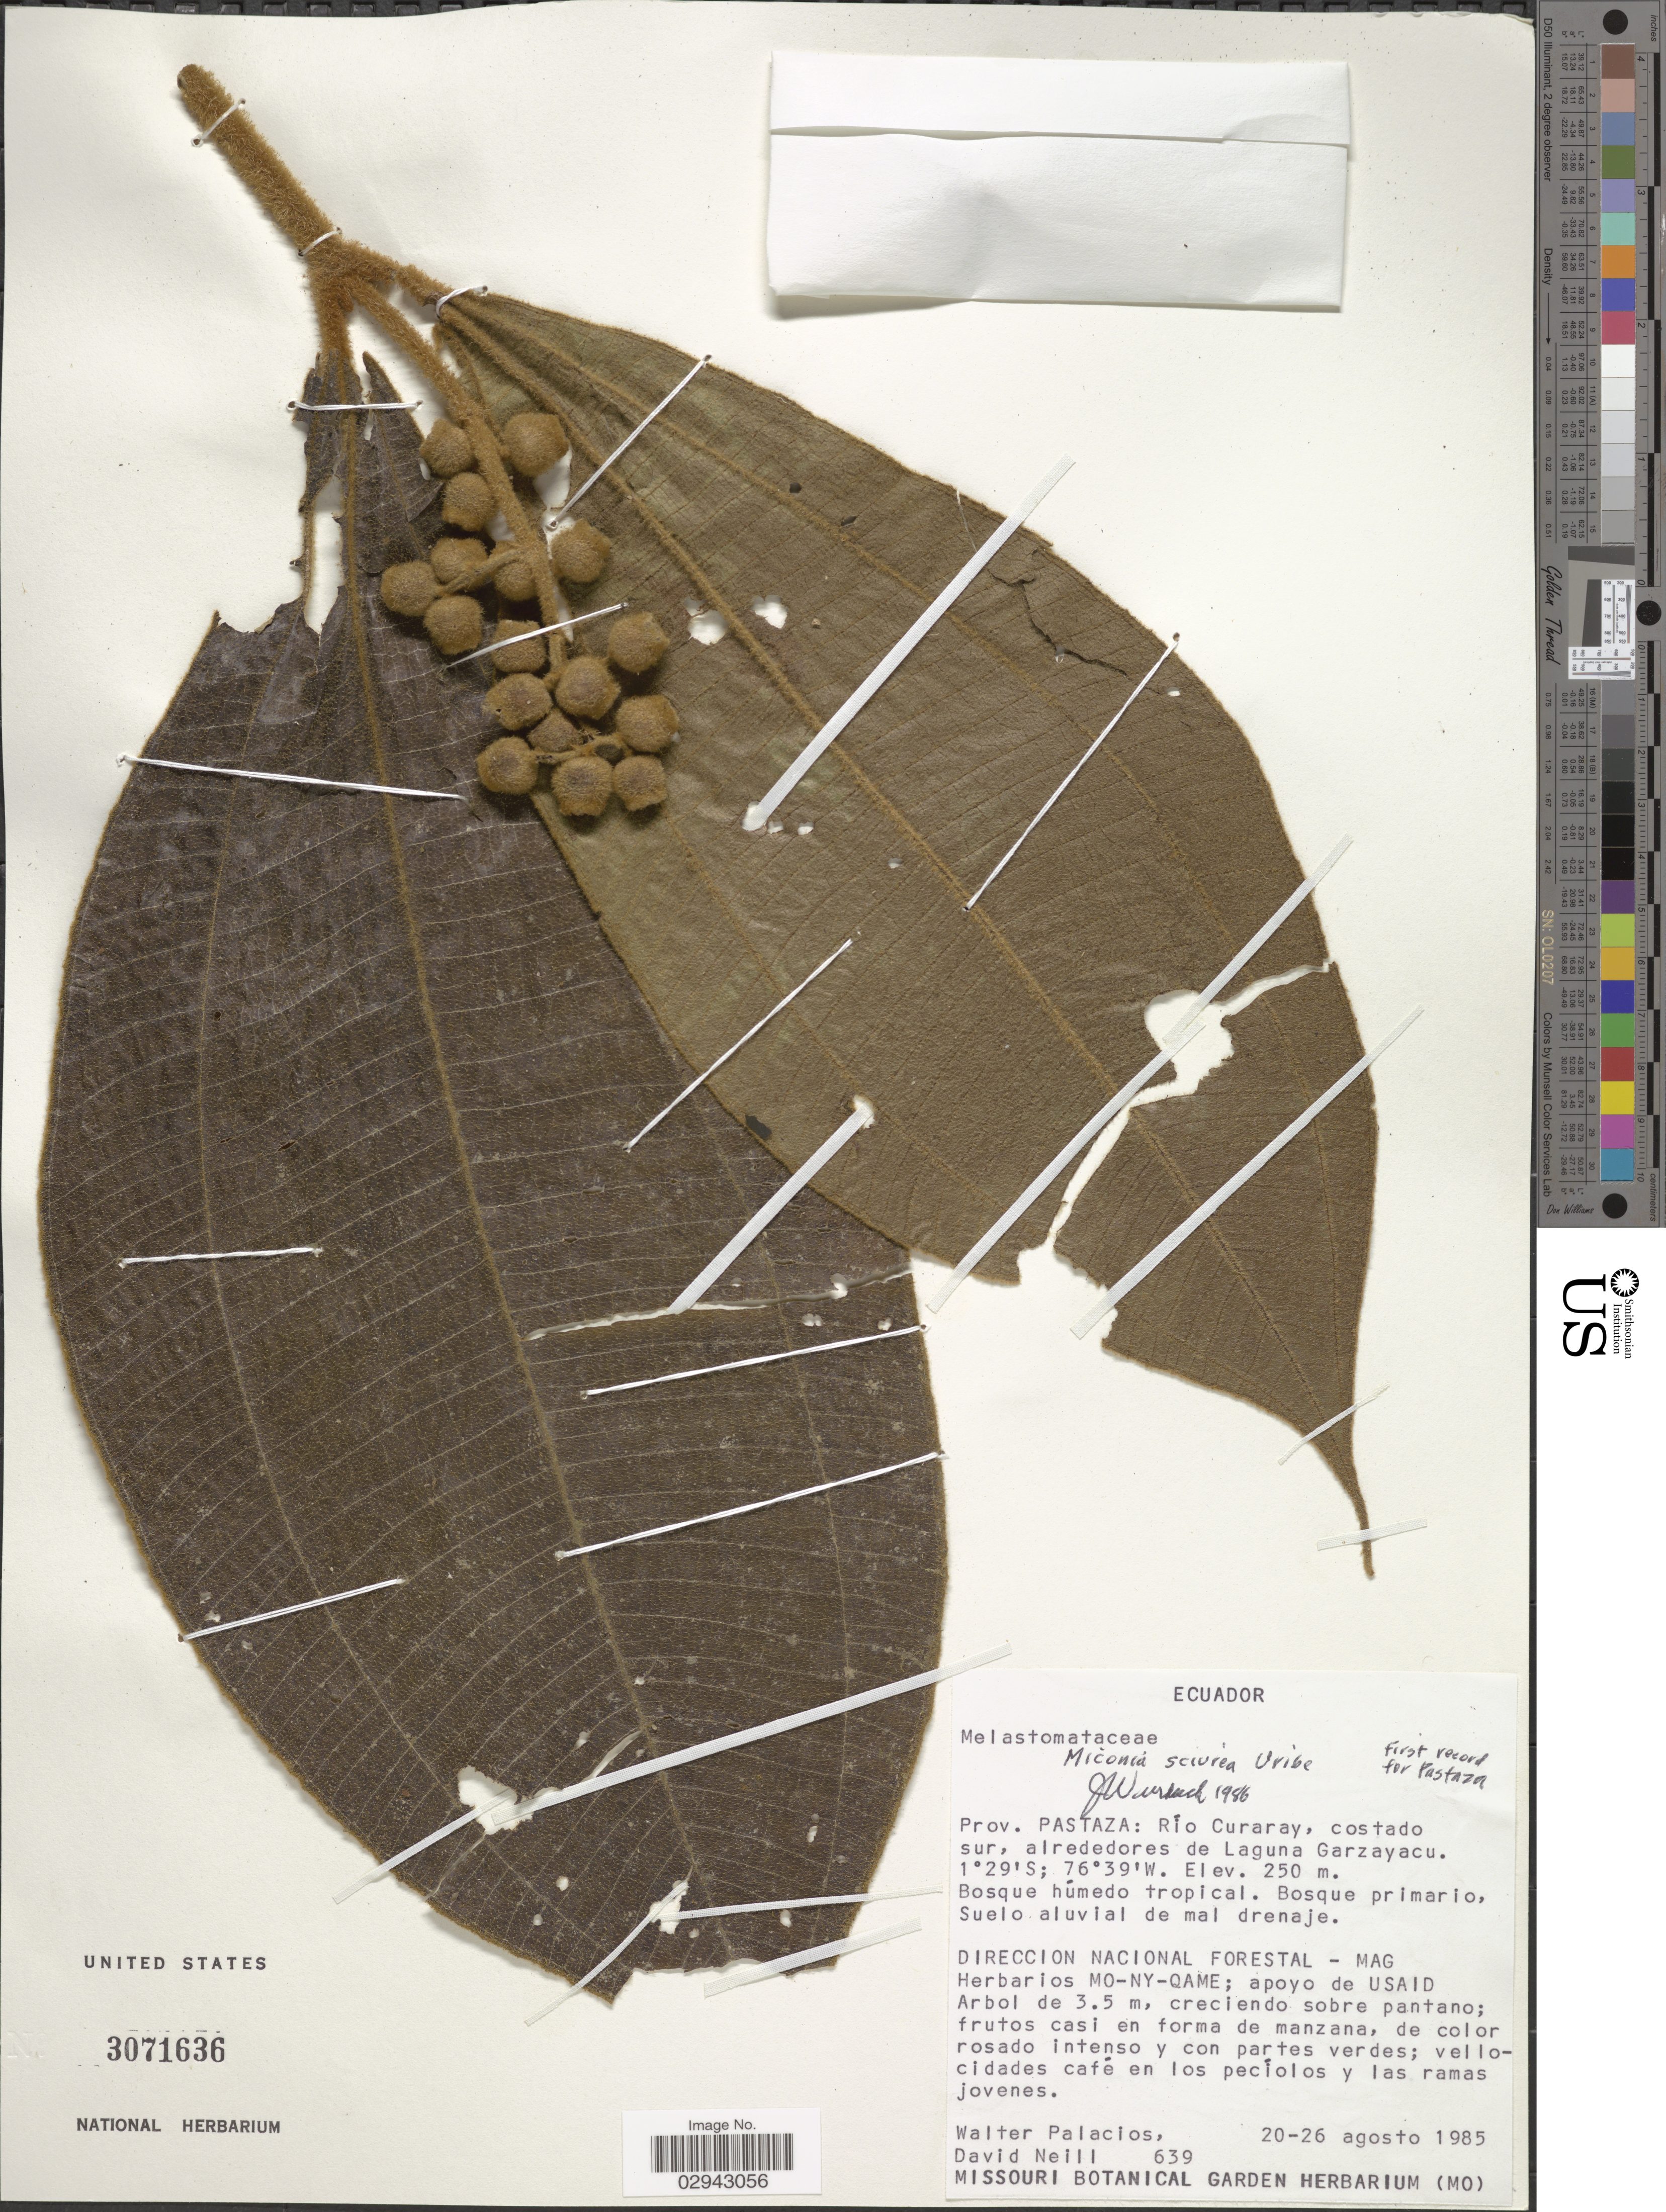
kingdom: Plantae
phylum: Tracheophyta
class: Magnoliopsida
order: Myrtales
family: Melastomataceae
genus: Miconia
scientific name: Miconia sciurea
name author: L. Uribe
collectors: W. Palacios & D. Neill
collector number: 639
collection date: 1985-08-20/1985-08-26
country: Ecuador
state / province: Pastaza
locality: Río Curaray, costado sur, alrededores de Laguna Garzayacu.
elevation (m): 250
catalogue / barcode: US 3071636